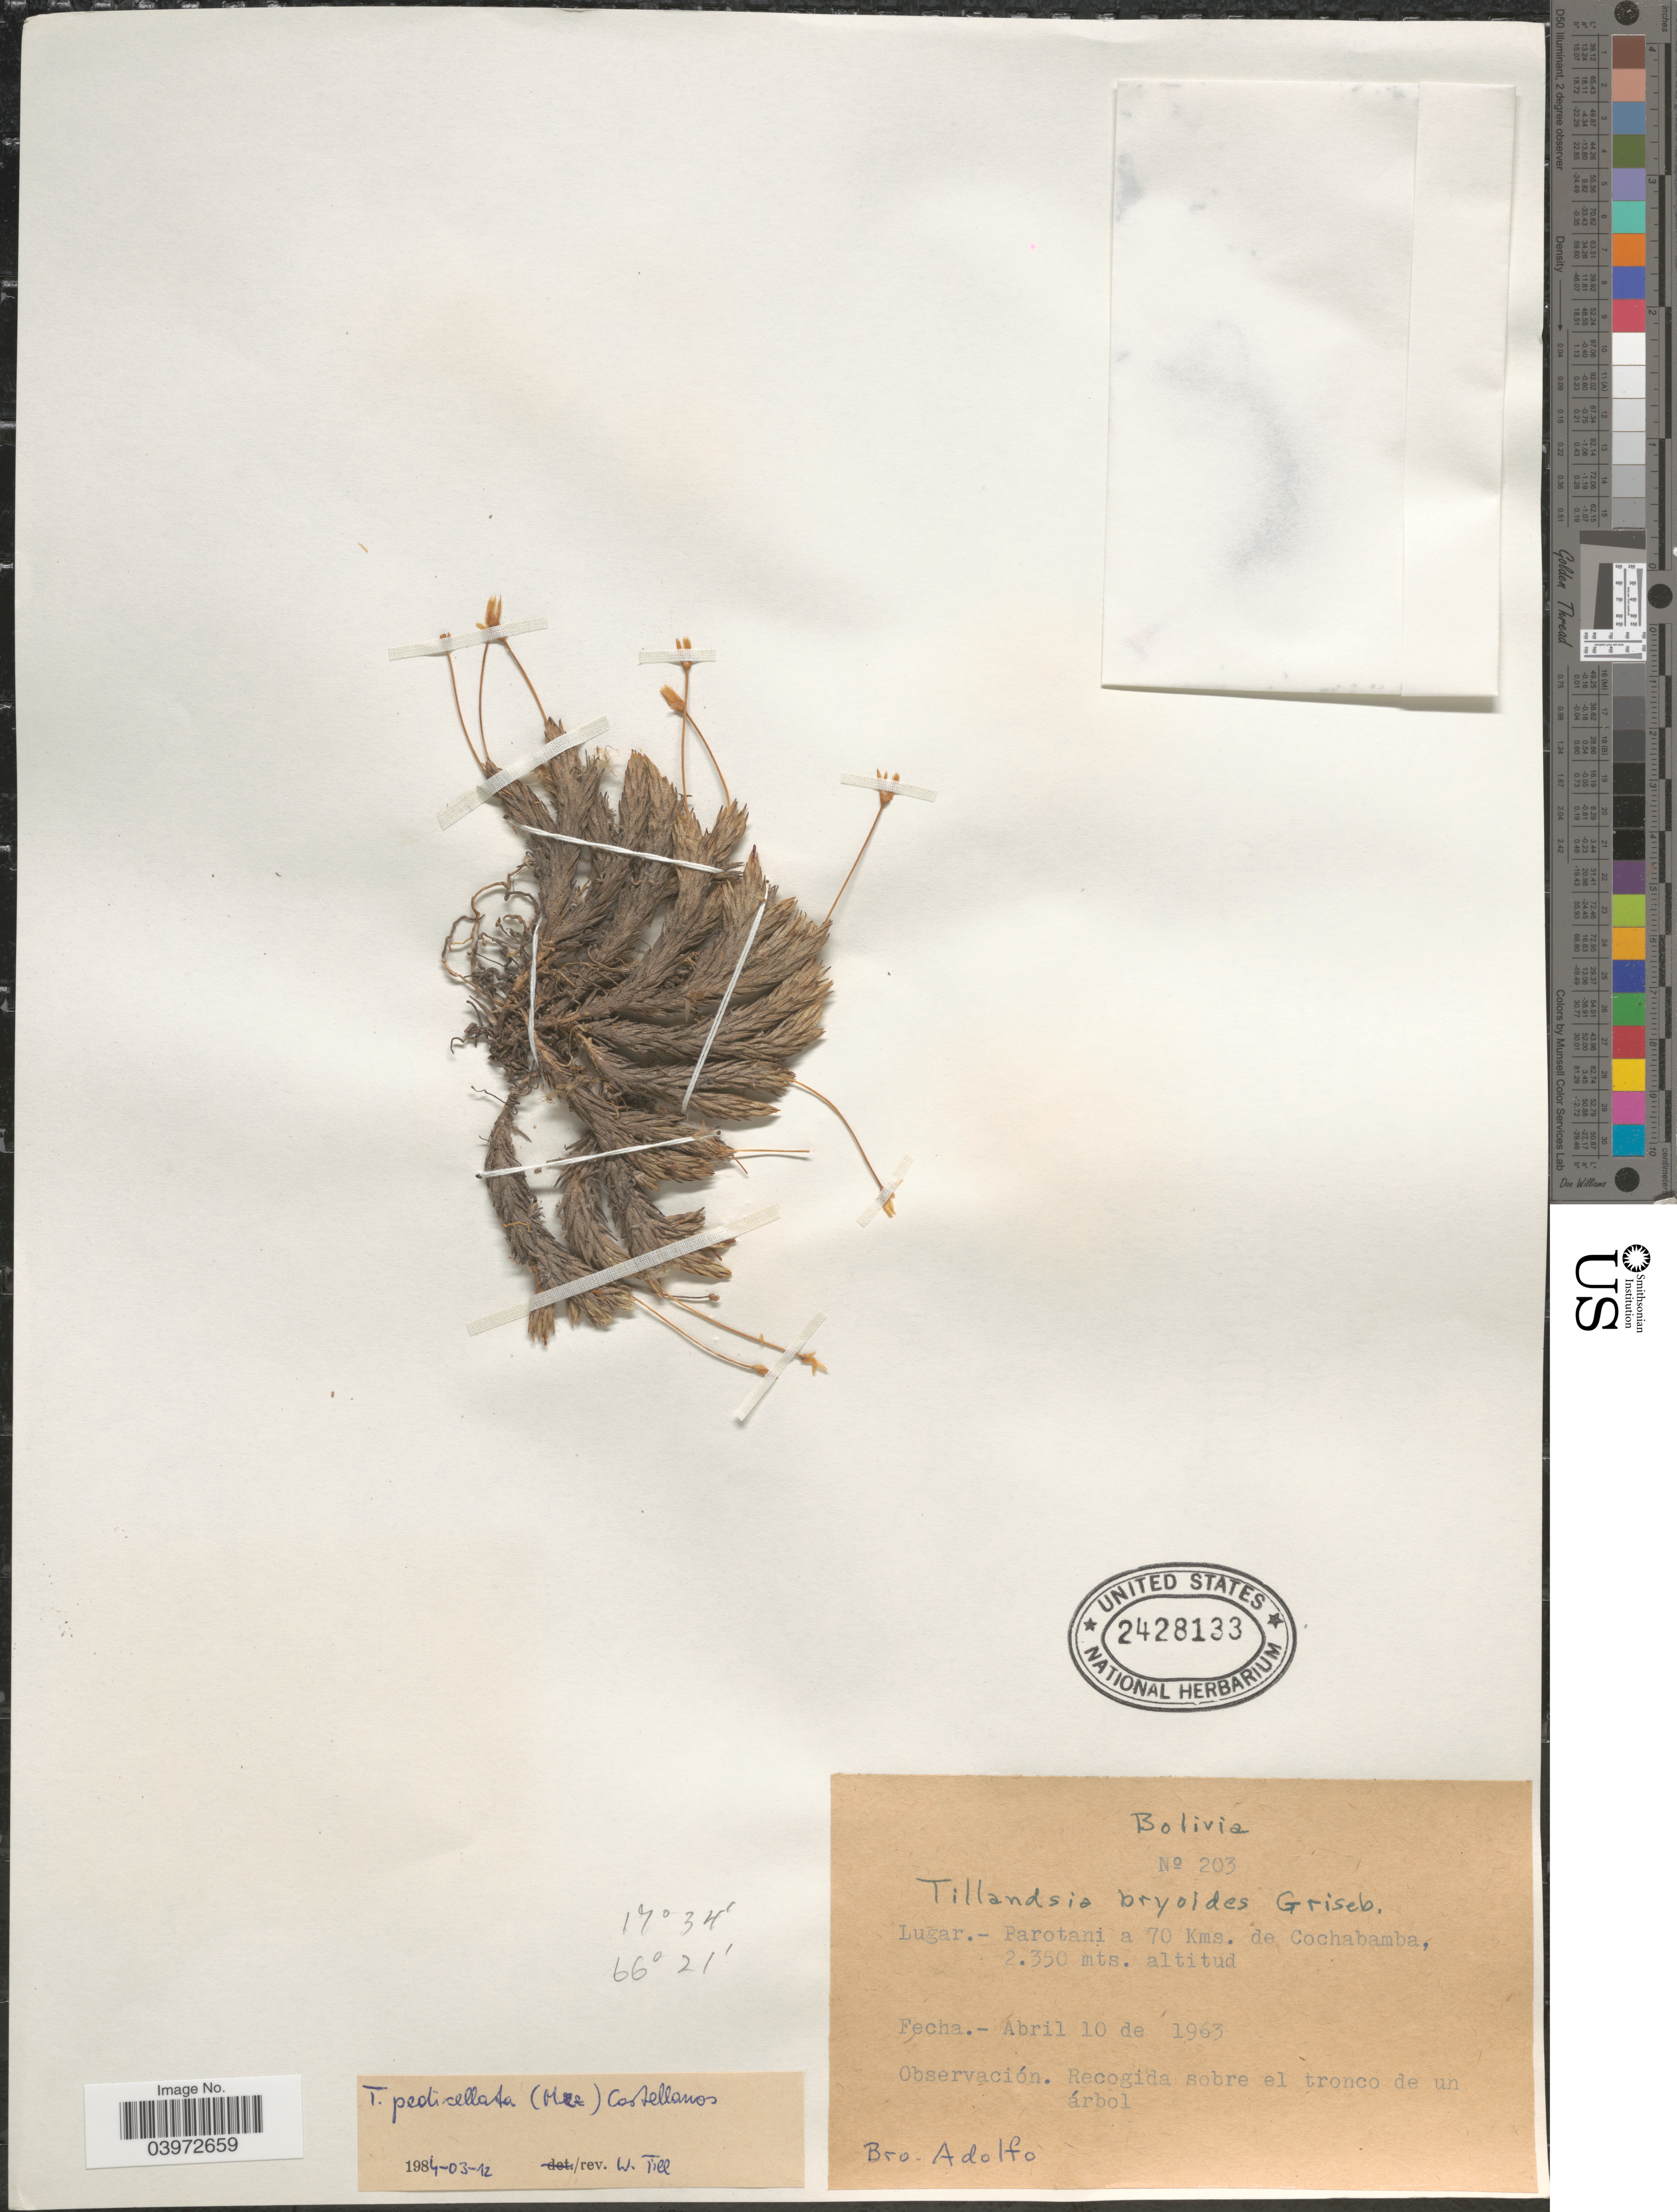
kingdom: Plantae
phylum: Tracheophyta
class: Liliopsida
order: Poales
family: Bromeliaceae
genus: Tillandsia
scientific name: Tillandsia bryoides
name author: Griseb. ex Baker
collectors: Bro. Adolfo M.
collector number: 203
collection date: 1963-04-10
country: Bolivia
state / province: Cochabamba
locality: Parotani a 70 Kms. de Cochabamba.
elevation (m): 2350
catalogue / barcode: US 2428133